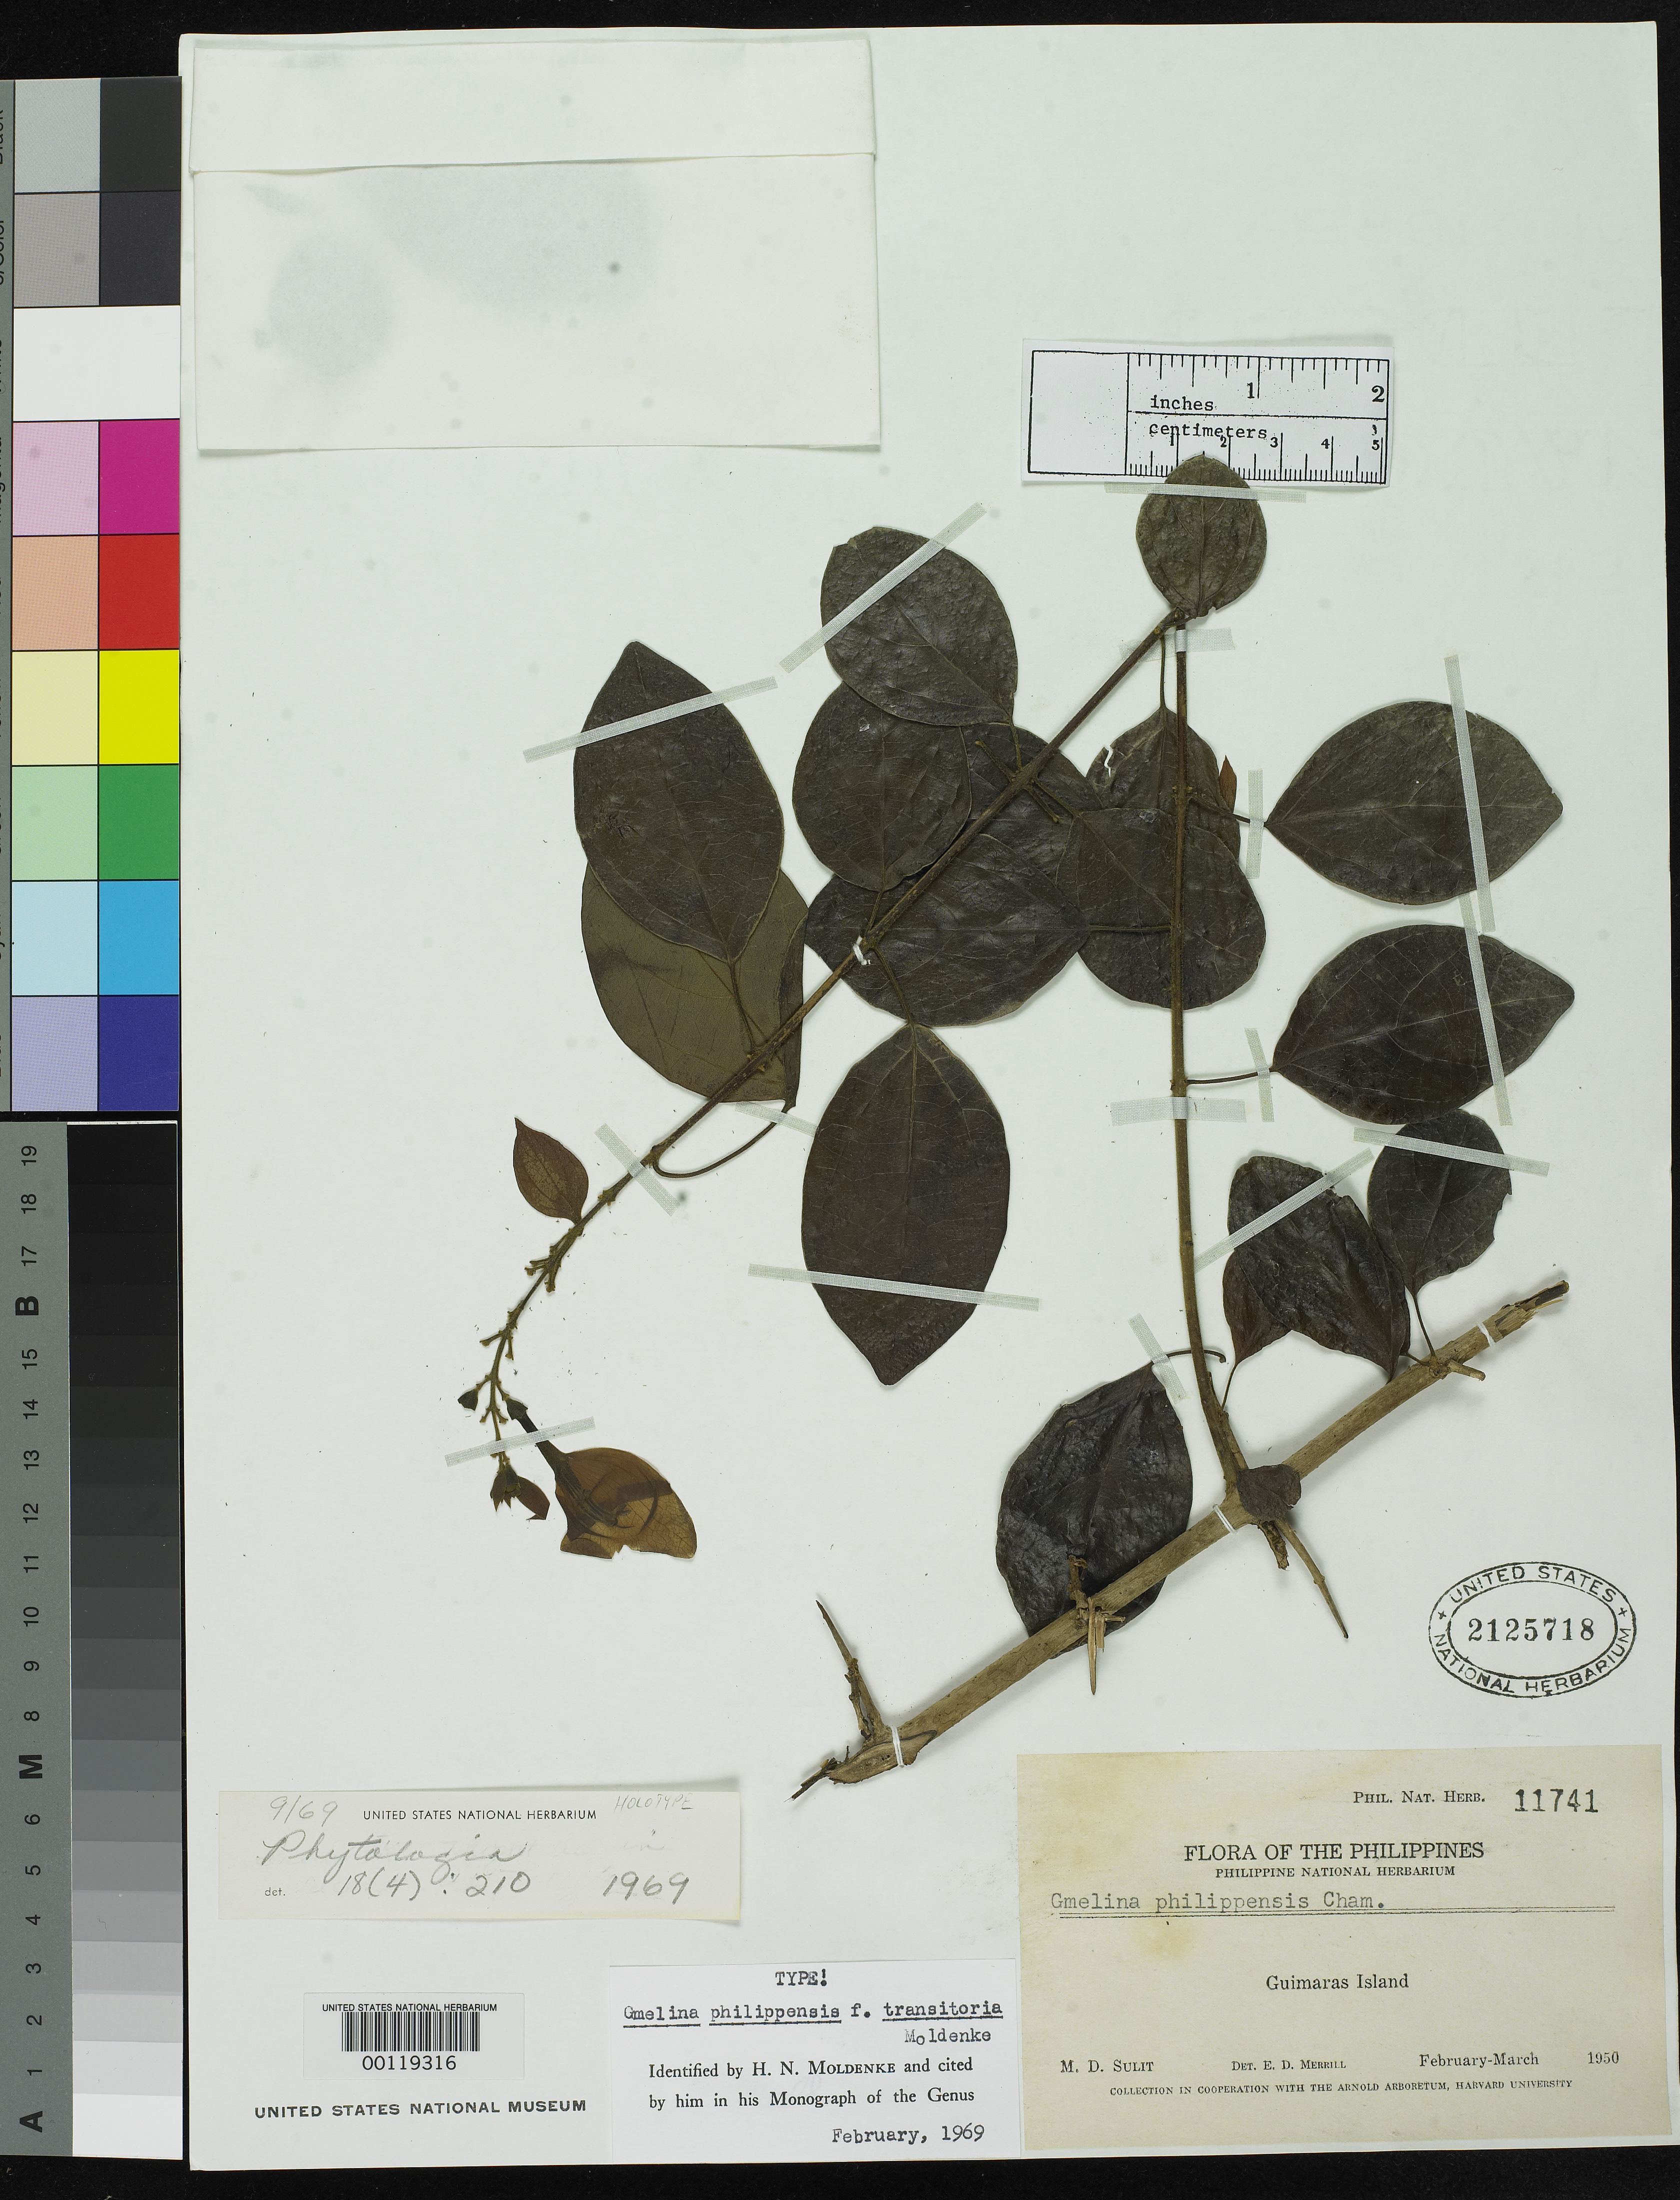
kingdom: Plantae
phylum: Tracheophyta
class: Magnoliopsida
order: Lamiales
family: Lamiaceae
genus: Gmelina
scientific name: Gmelina philippensis f. transitoria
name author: Moldenke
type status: Holotype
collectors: M. Sulit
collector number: Phil. Nat. Herb. 11741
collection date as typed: Feb 1950 to -- Mar 1950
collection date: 1950-02/1950-03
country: Philippines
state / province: Western Visayas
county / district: Iloilo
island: Guimaras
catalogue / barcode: US 2125718